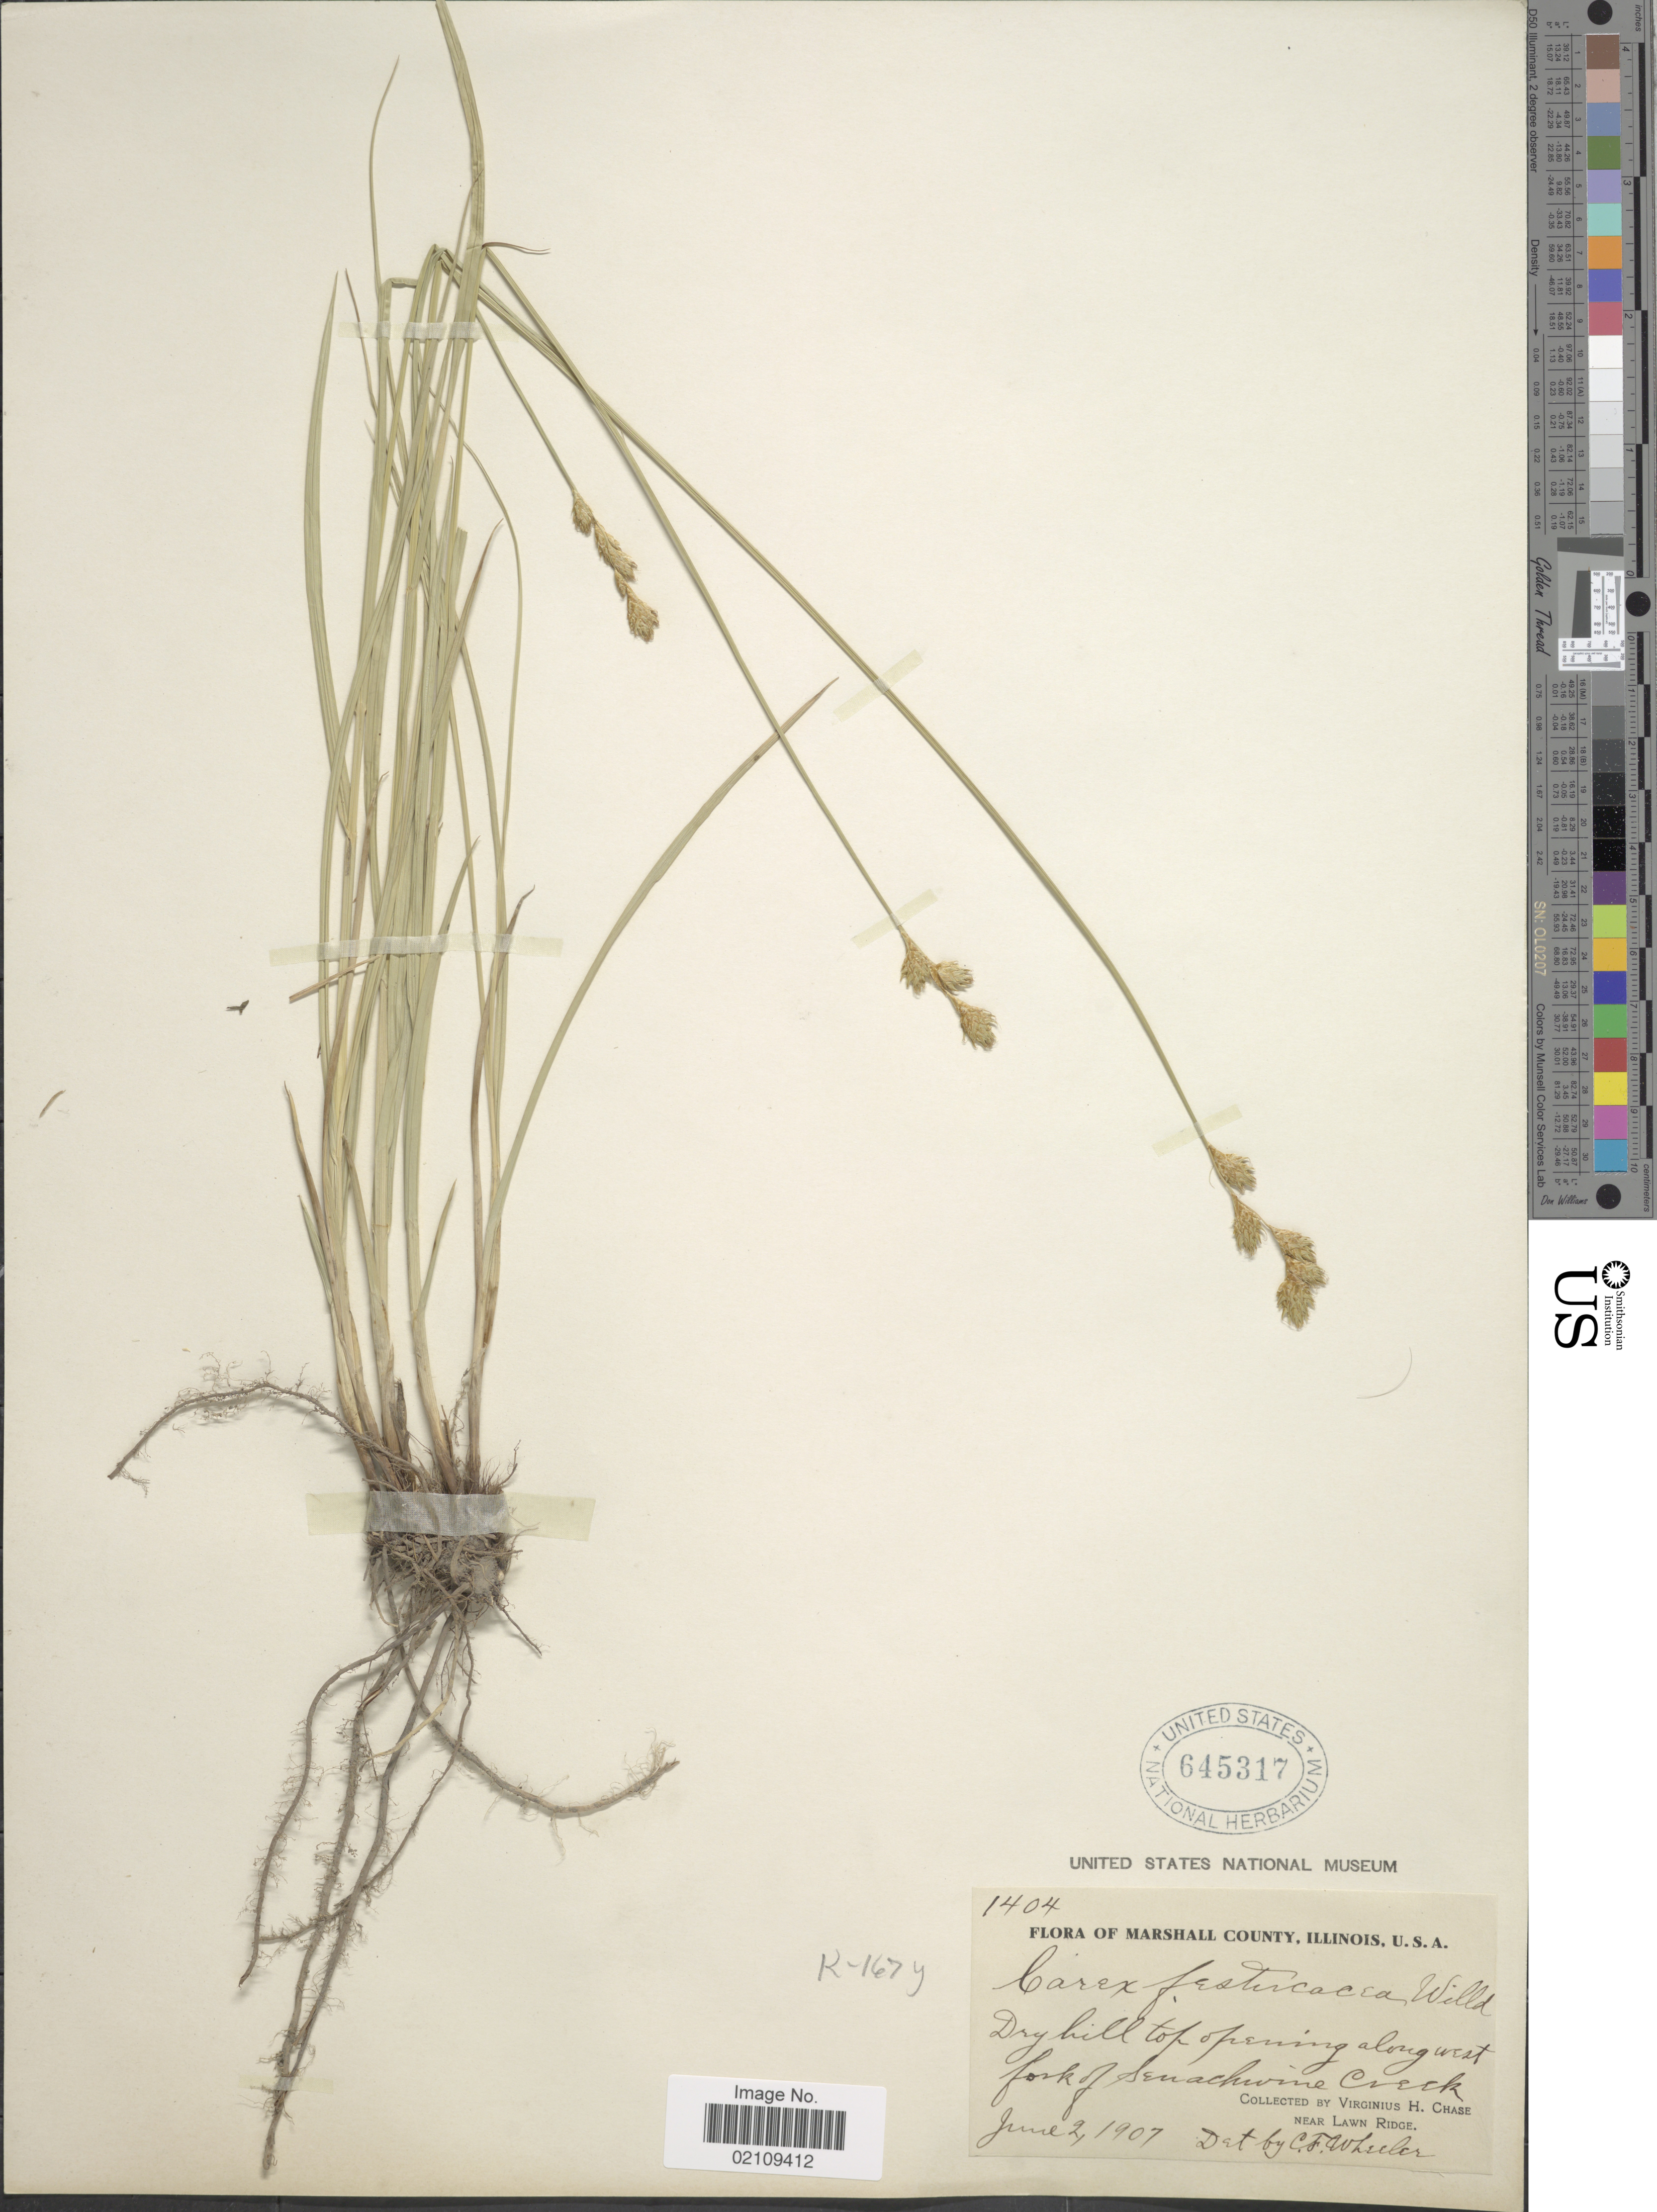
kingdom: Plantae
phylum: Tracheophyta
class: Liliopsida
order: Poales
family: Cyperaceae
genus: Carex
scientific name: Carex festucacea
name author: Willd.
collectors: V. H. Chase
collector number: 1404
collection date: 1907-06-02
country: United States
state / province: Illinois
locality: Marshall County, Dry hills top opening along west fork of Senachwine Creek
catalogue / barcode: US 645317